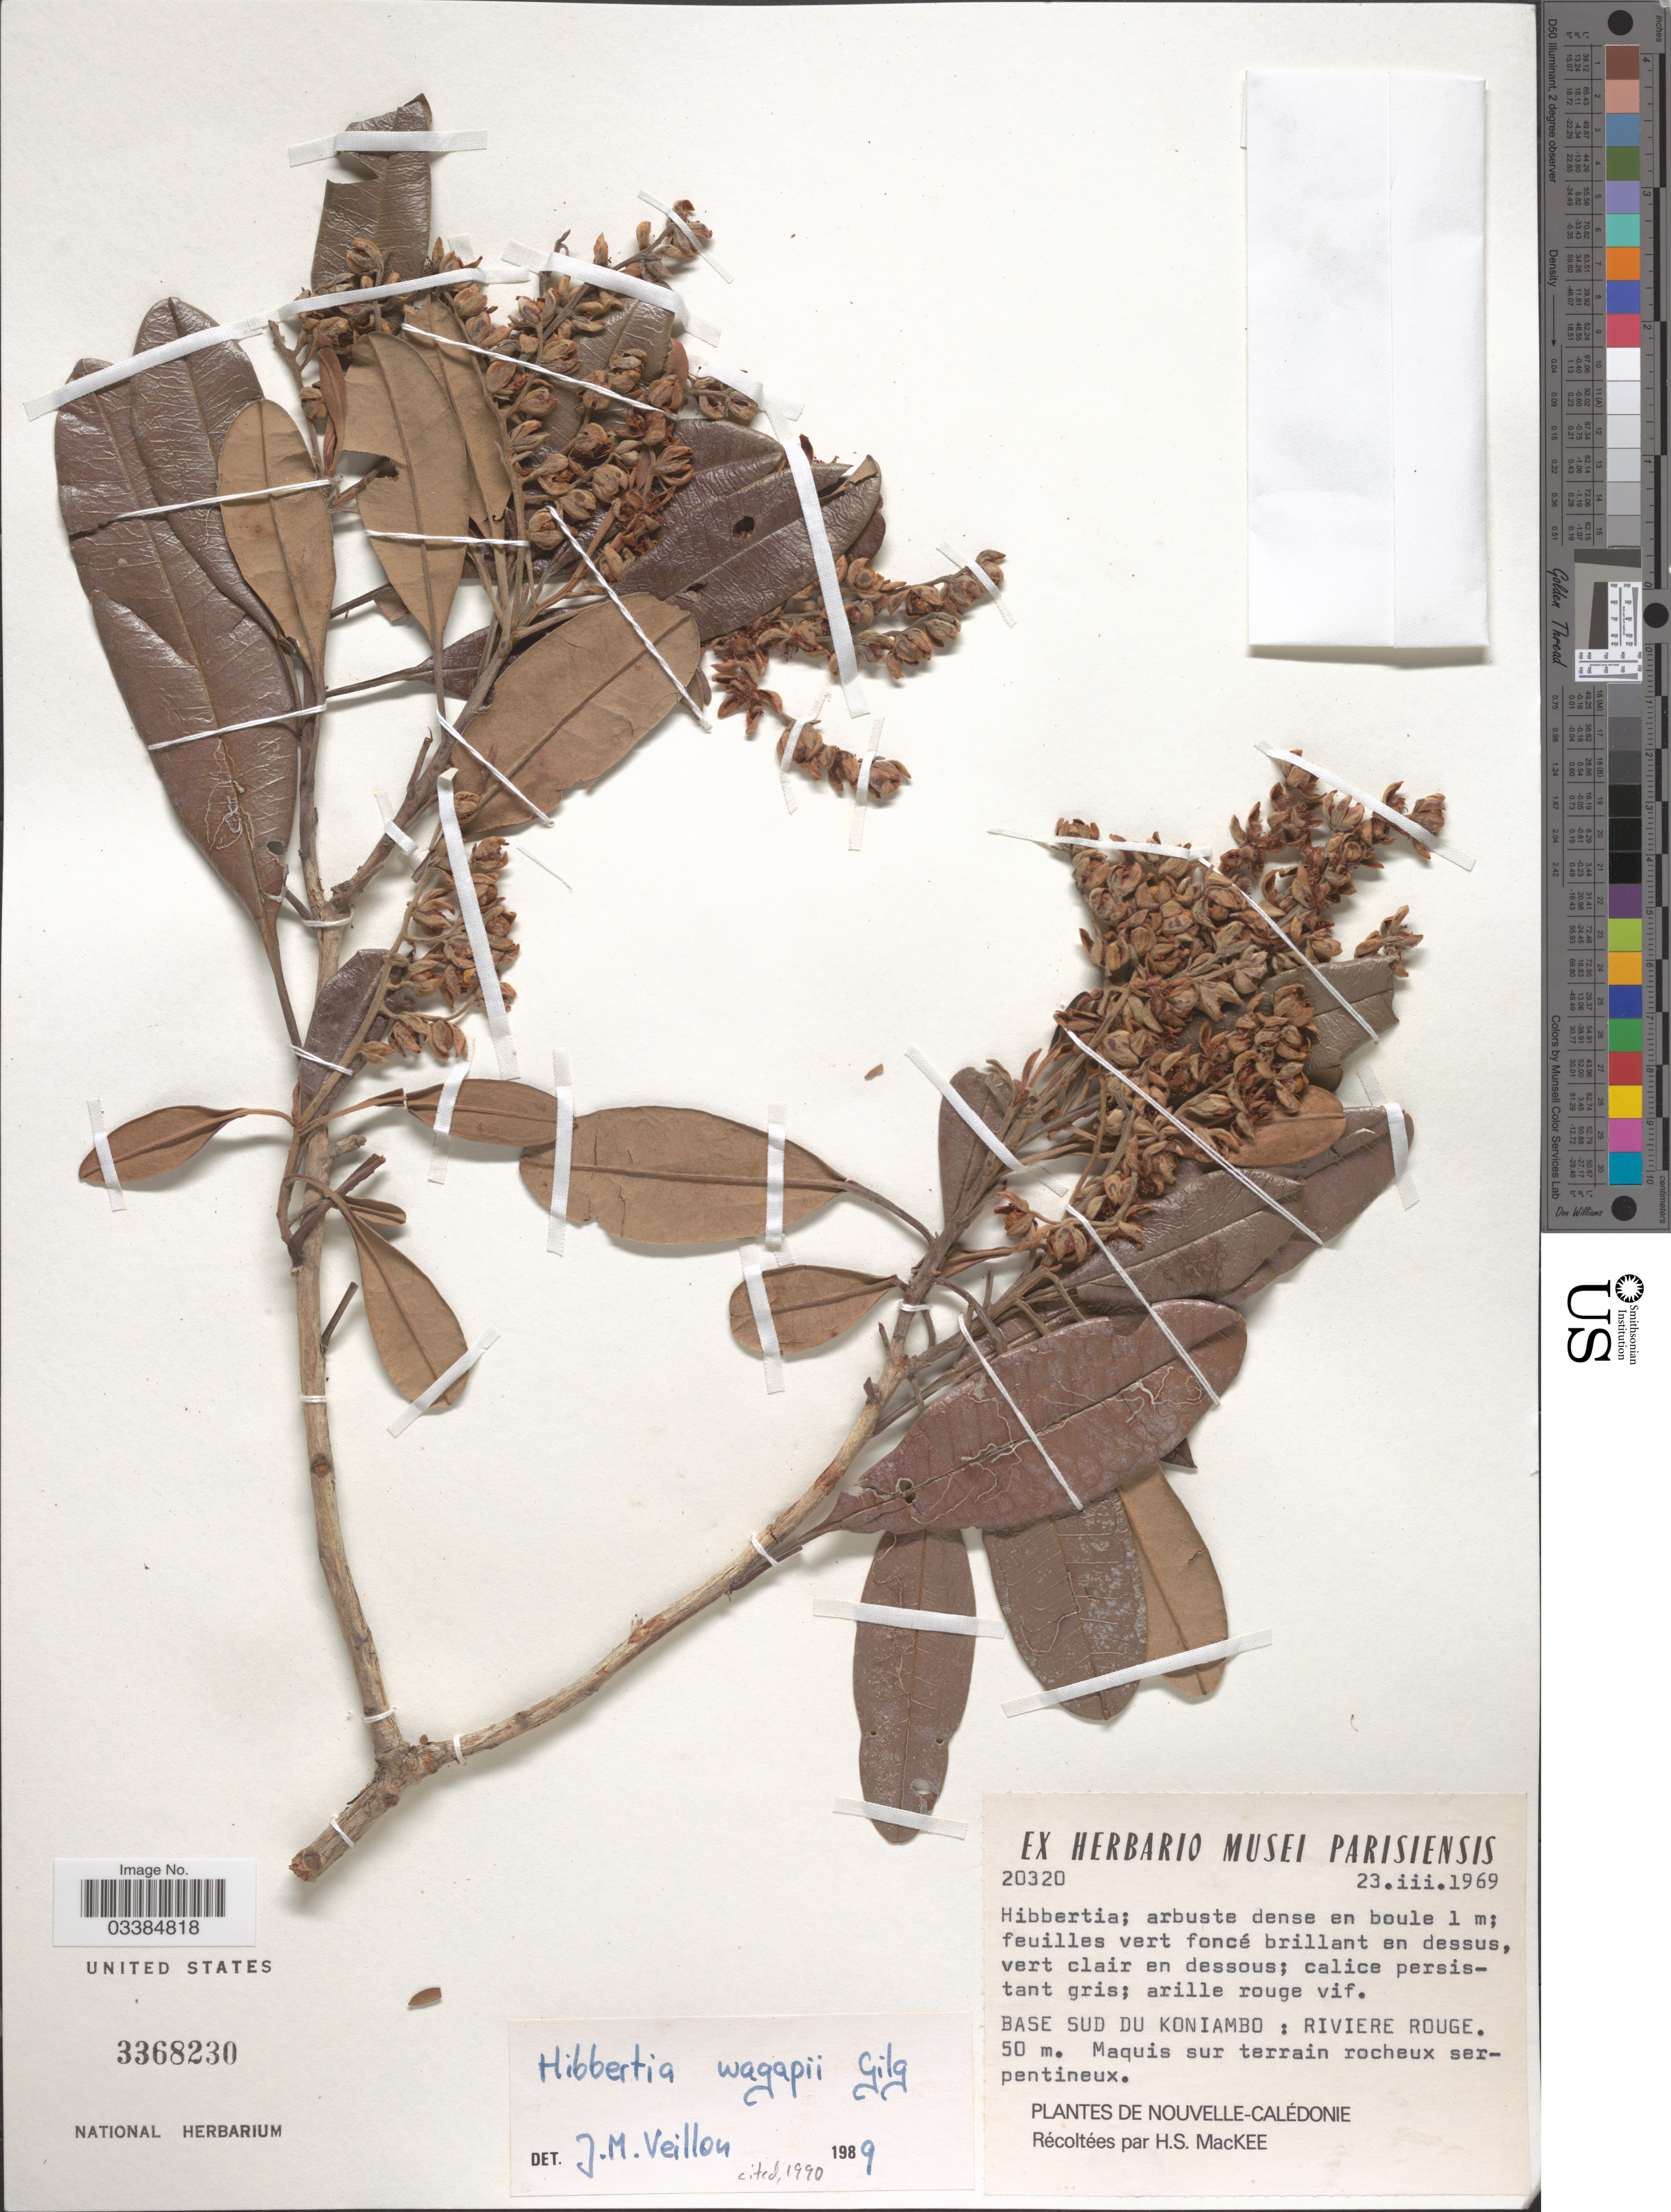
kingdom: Plantae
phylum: Tracheophyta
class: Magnoliopsida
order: Dilleniales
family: Dilleniaceae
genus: Hibbertia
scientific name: Hibbertia wagapii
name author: Gilg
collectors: H. S. MacKee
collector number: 20320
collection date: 1969-03-23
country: New Caledonia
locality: Base Sud du Koniambo: Riviere Rouge.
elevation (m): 50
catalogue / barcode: US 3368230